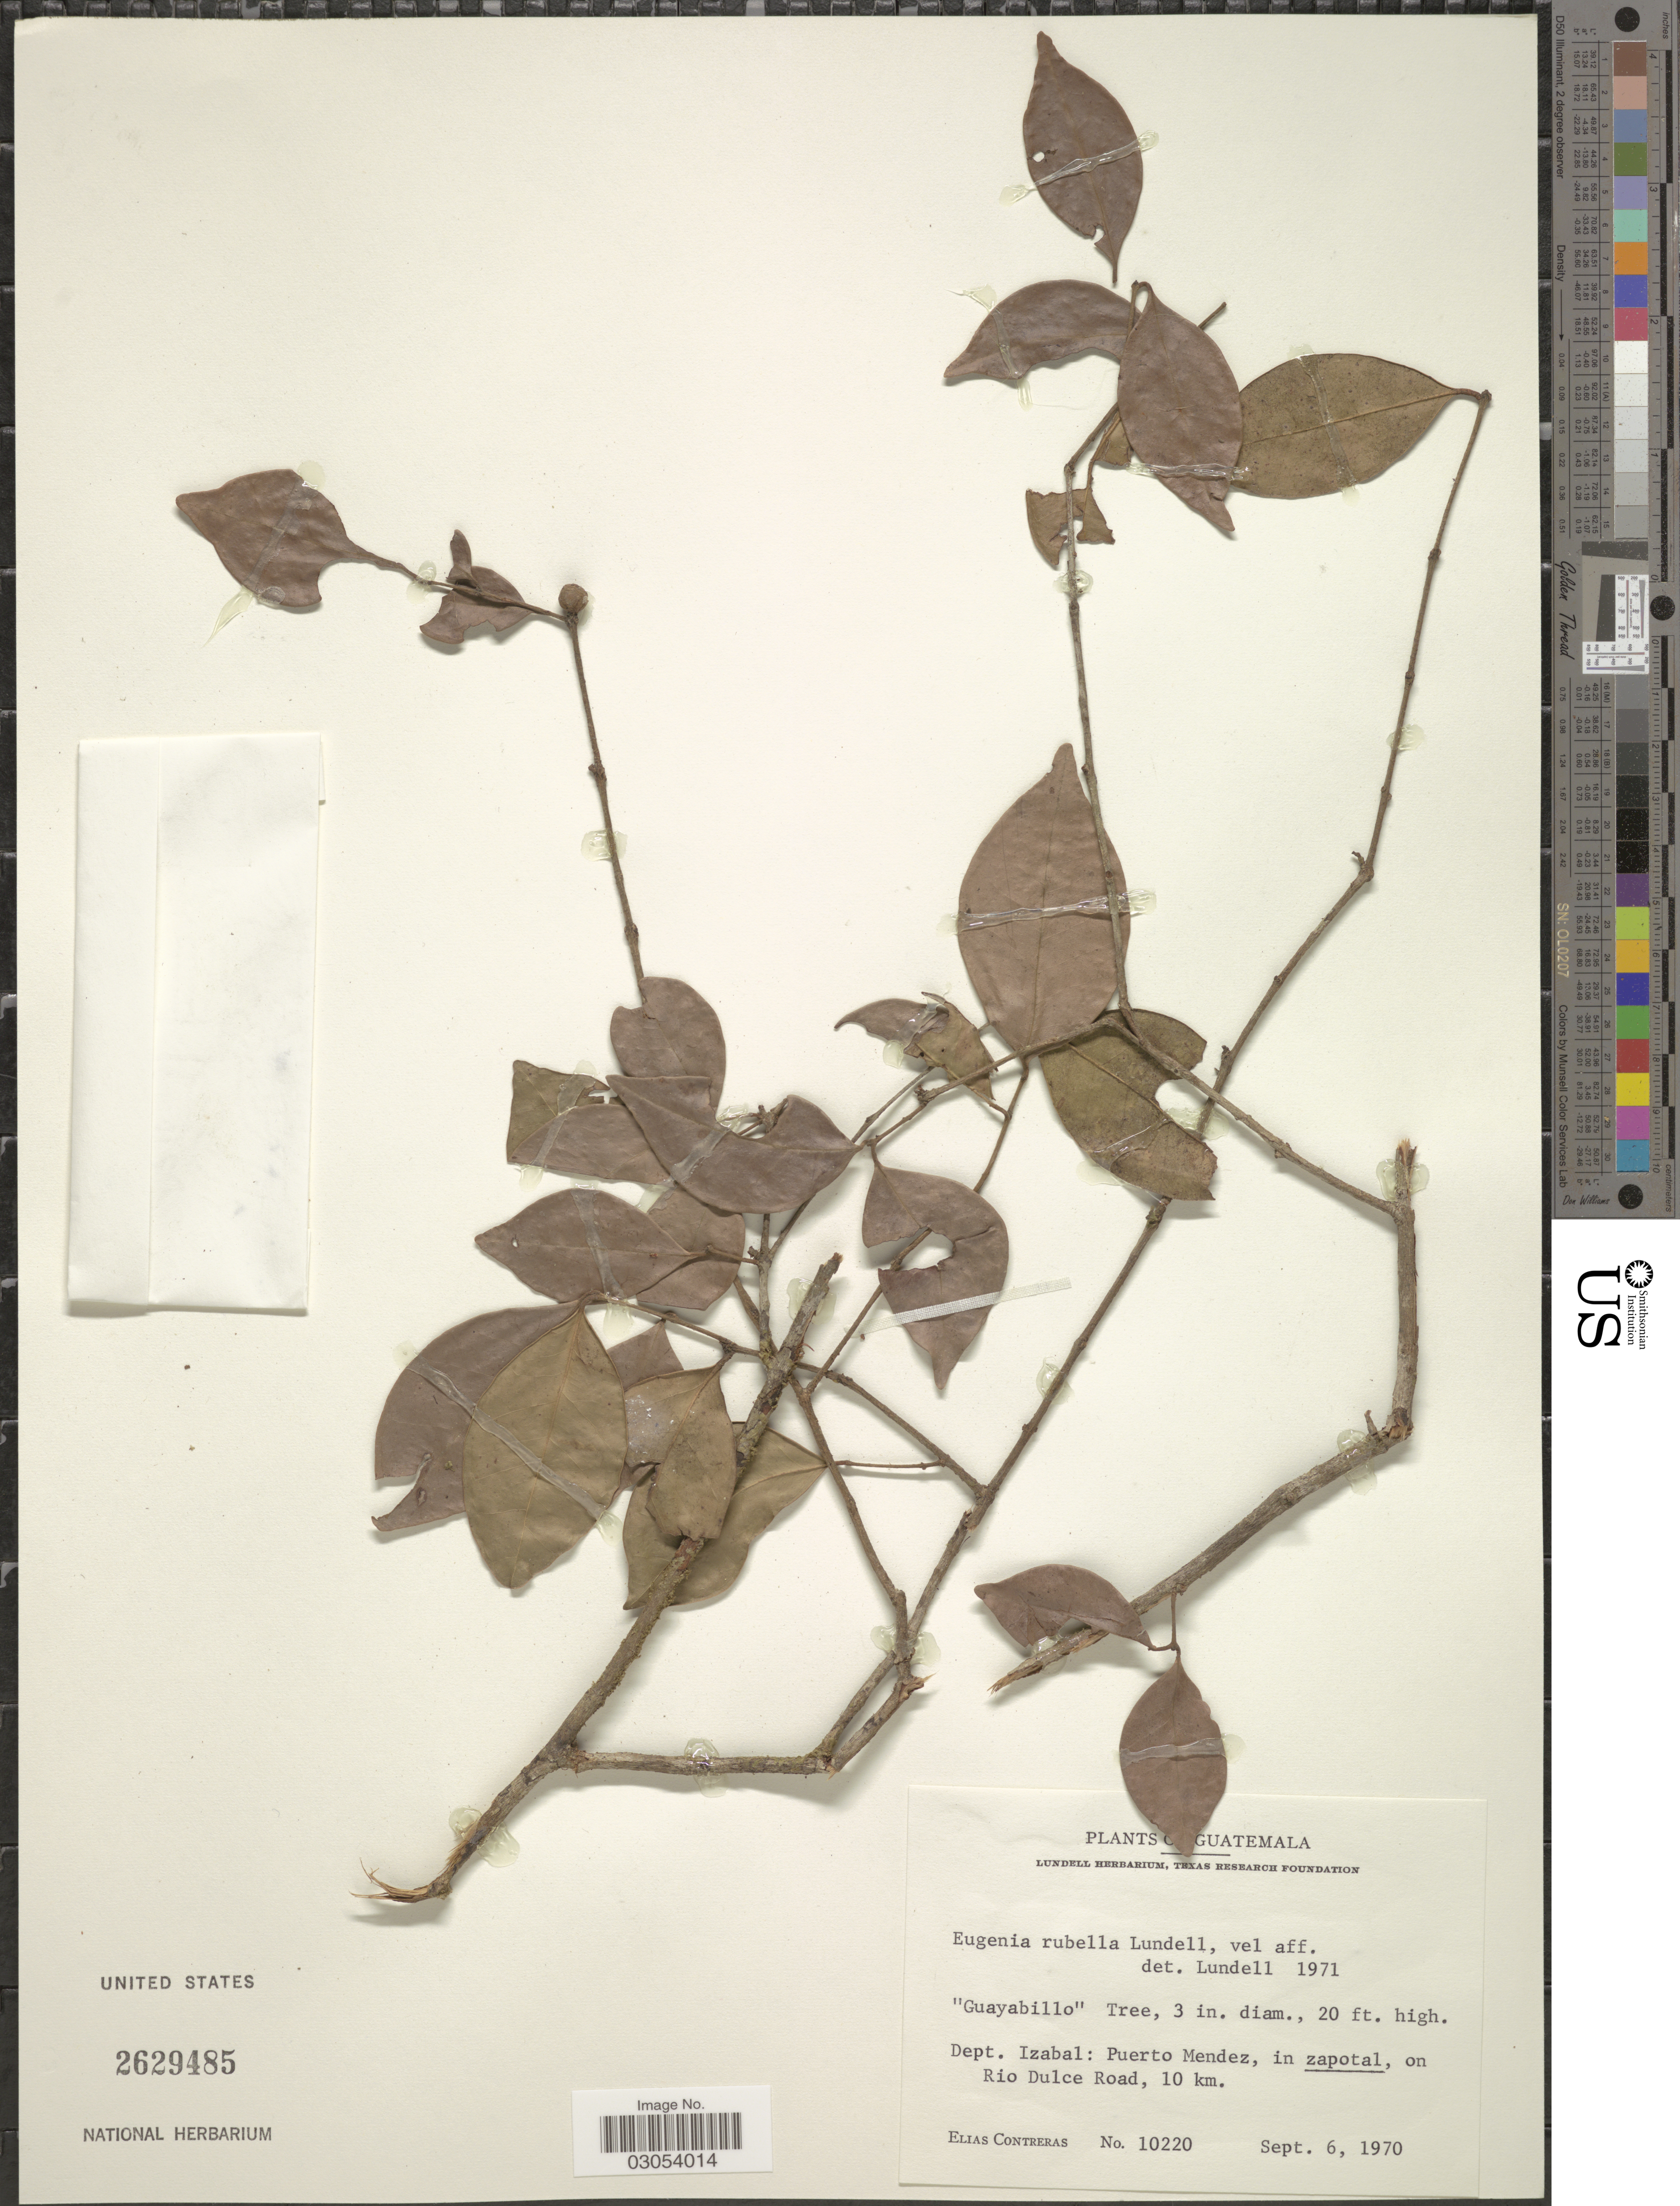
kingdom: Plantae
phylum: Tracheophyta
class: Magnoliopsida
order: Myrtales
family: Myrtaceae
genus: Eugenia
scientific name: Eugenia rubella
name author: Lundell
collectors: E. Contreras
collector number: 10220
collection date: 1970-02-06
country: Guatemala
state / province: Izabal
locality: Dept. Izabal: Puerto Mendez, in zapotal, on Rio Dulce Road, 10 km.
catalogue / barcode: US 2629485